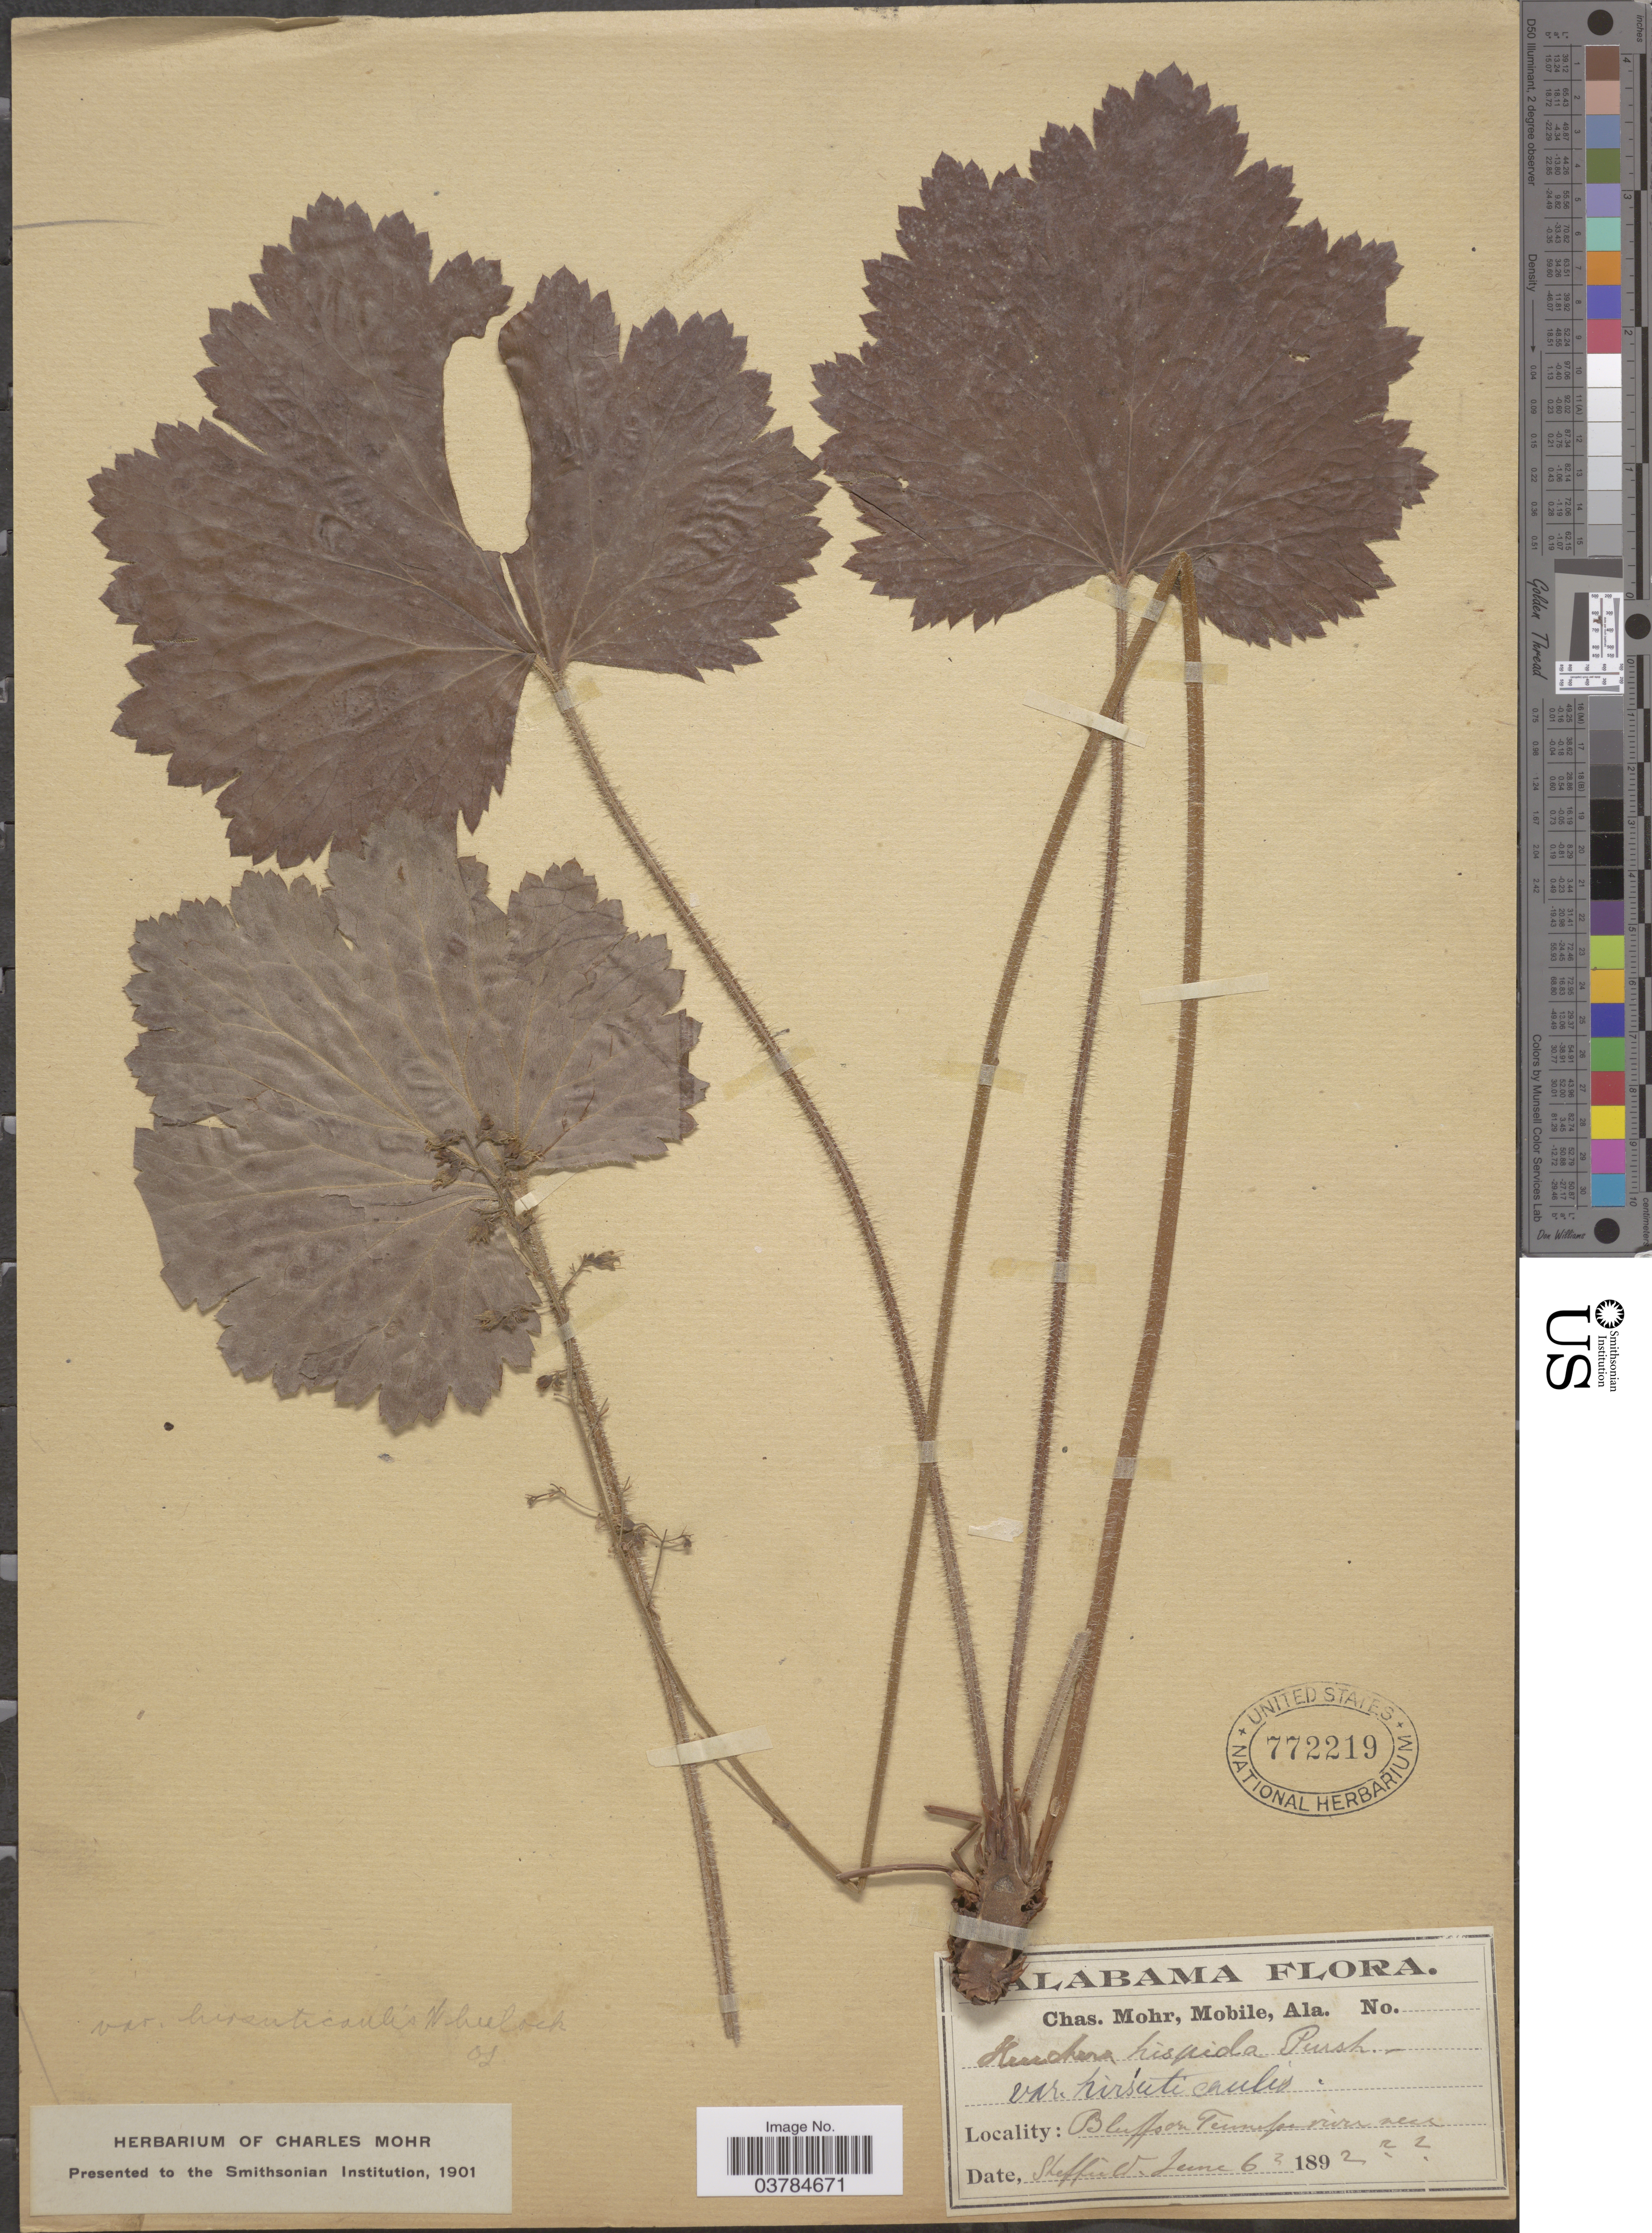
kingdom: Plantae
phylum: Tracheophyta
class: Magnoliopsida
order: Saxifragales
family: Saxifragaceae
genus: Heuchera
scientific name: Heuchera hispida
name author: Pursh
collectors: Sheffield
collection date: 1892-06-06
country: United States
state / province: Alabama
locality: Bluffton Temple river area.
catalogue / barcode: US 772219